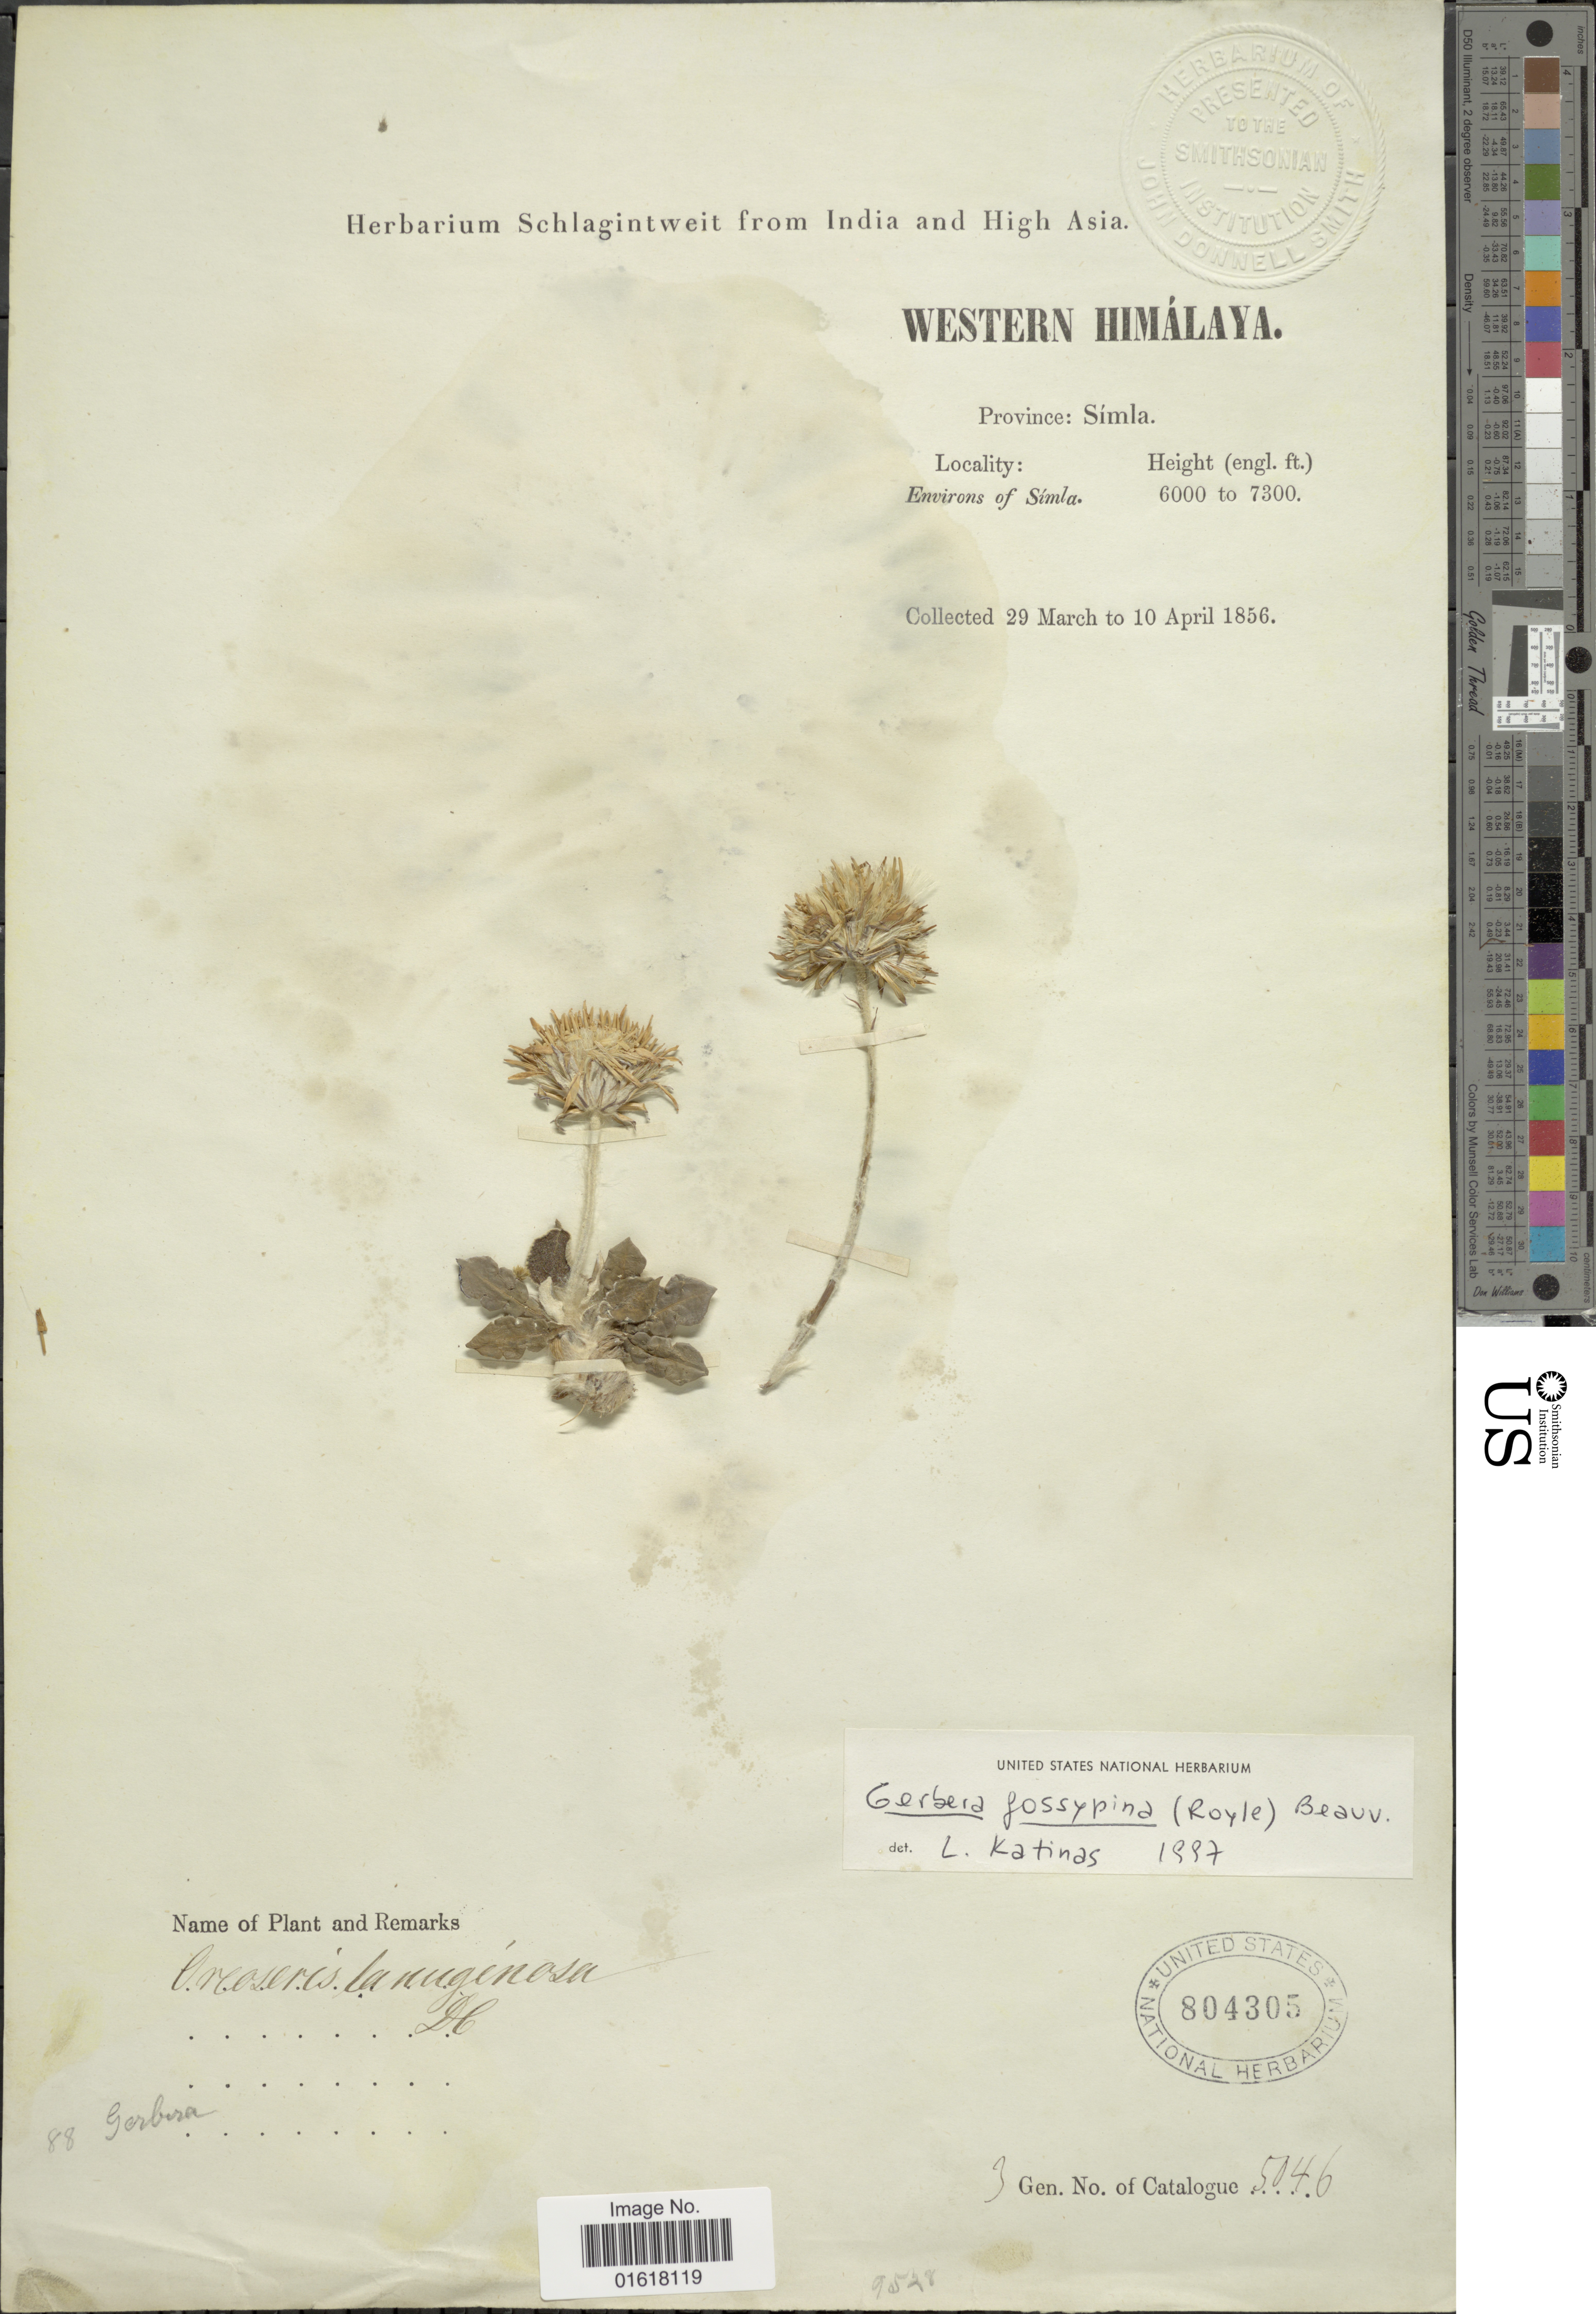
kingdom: Plantae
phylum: Tracheophyta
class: Magnoliopsida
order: Asterales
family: Asteraceae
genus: Gerbera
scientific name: Gerbera gossypina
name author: (Royle) Beauverd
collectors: Herbarium Schlagintweit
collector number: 5046?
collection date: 1856-03-29/1856-04-10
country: India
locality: Western Himálaya. Province: Símla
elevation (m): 1829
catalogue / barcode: US 804305